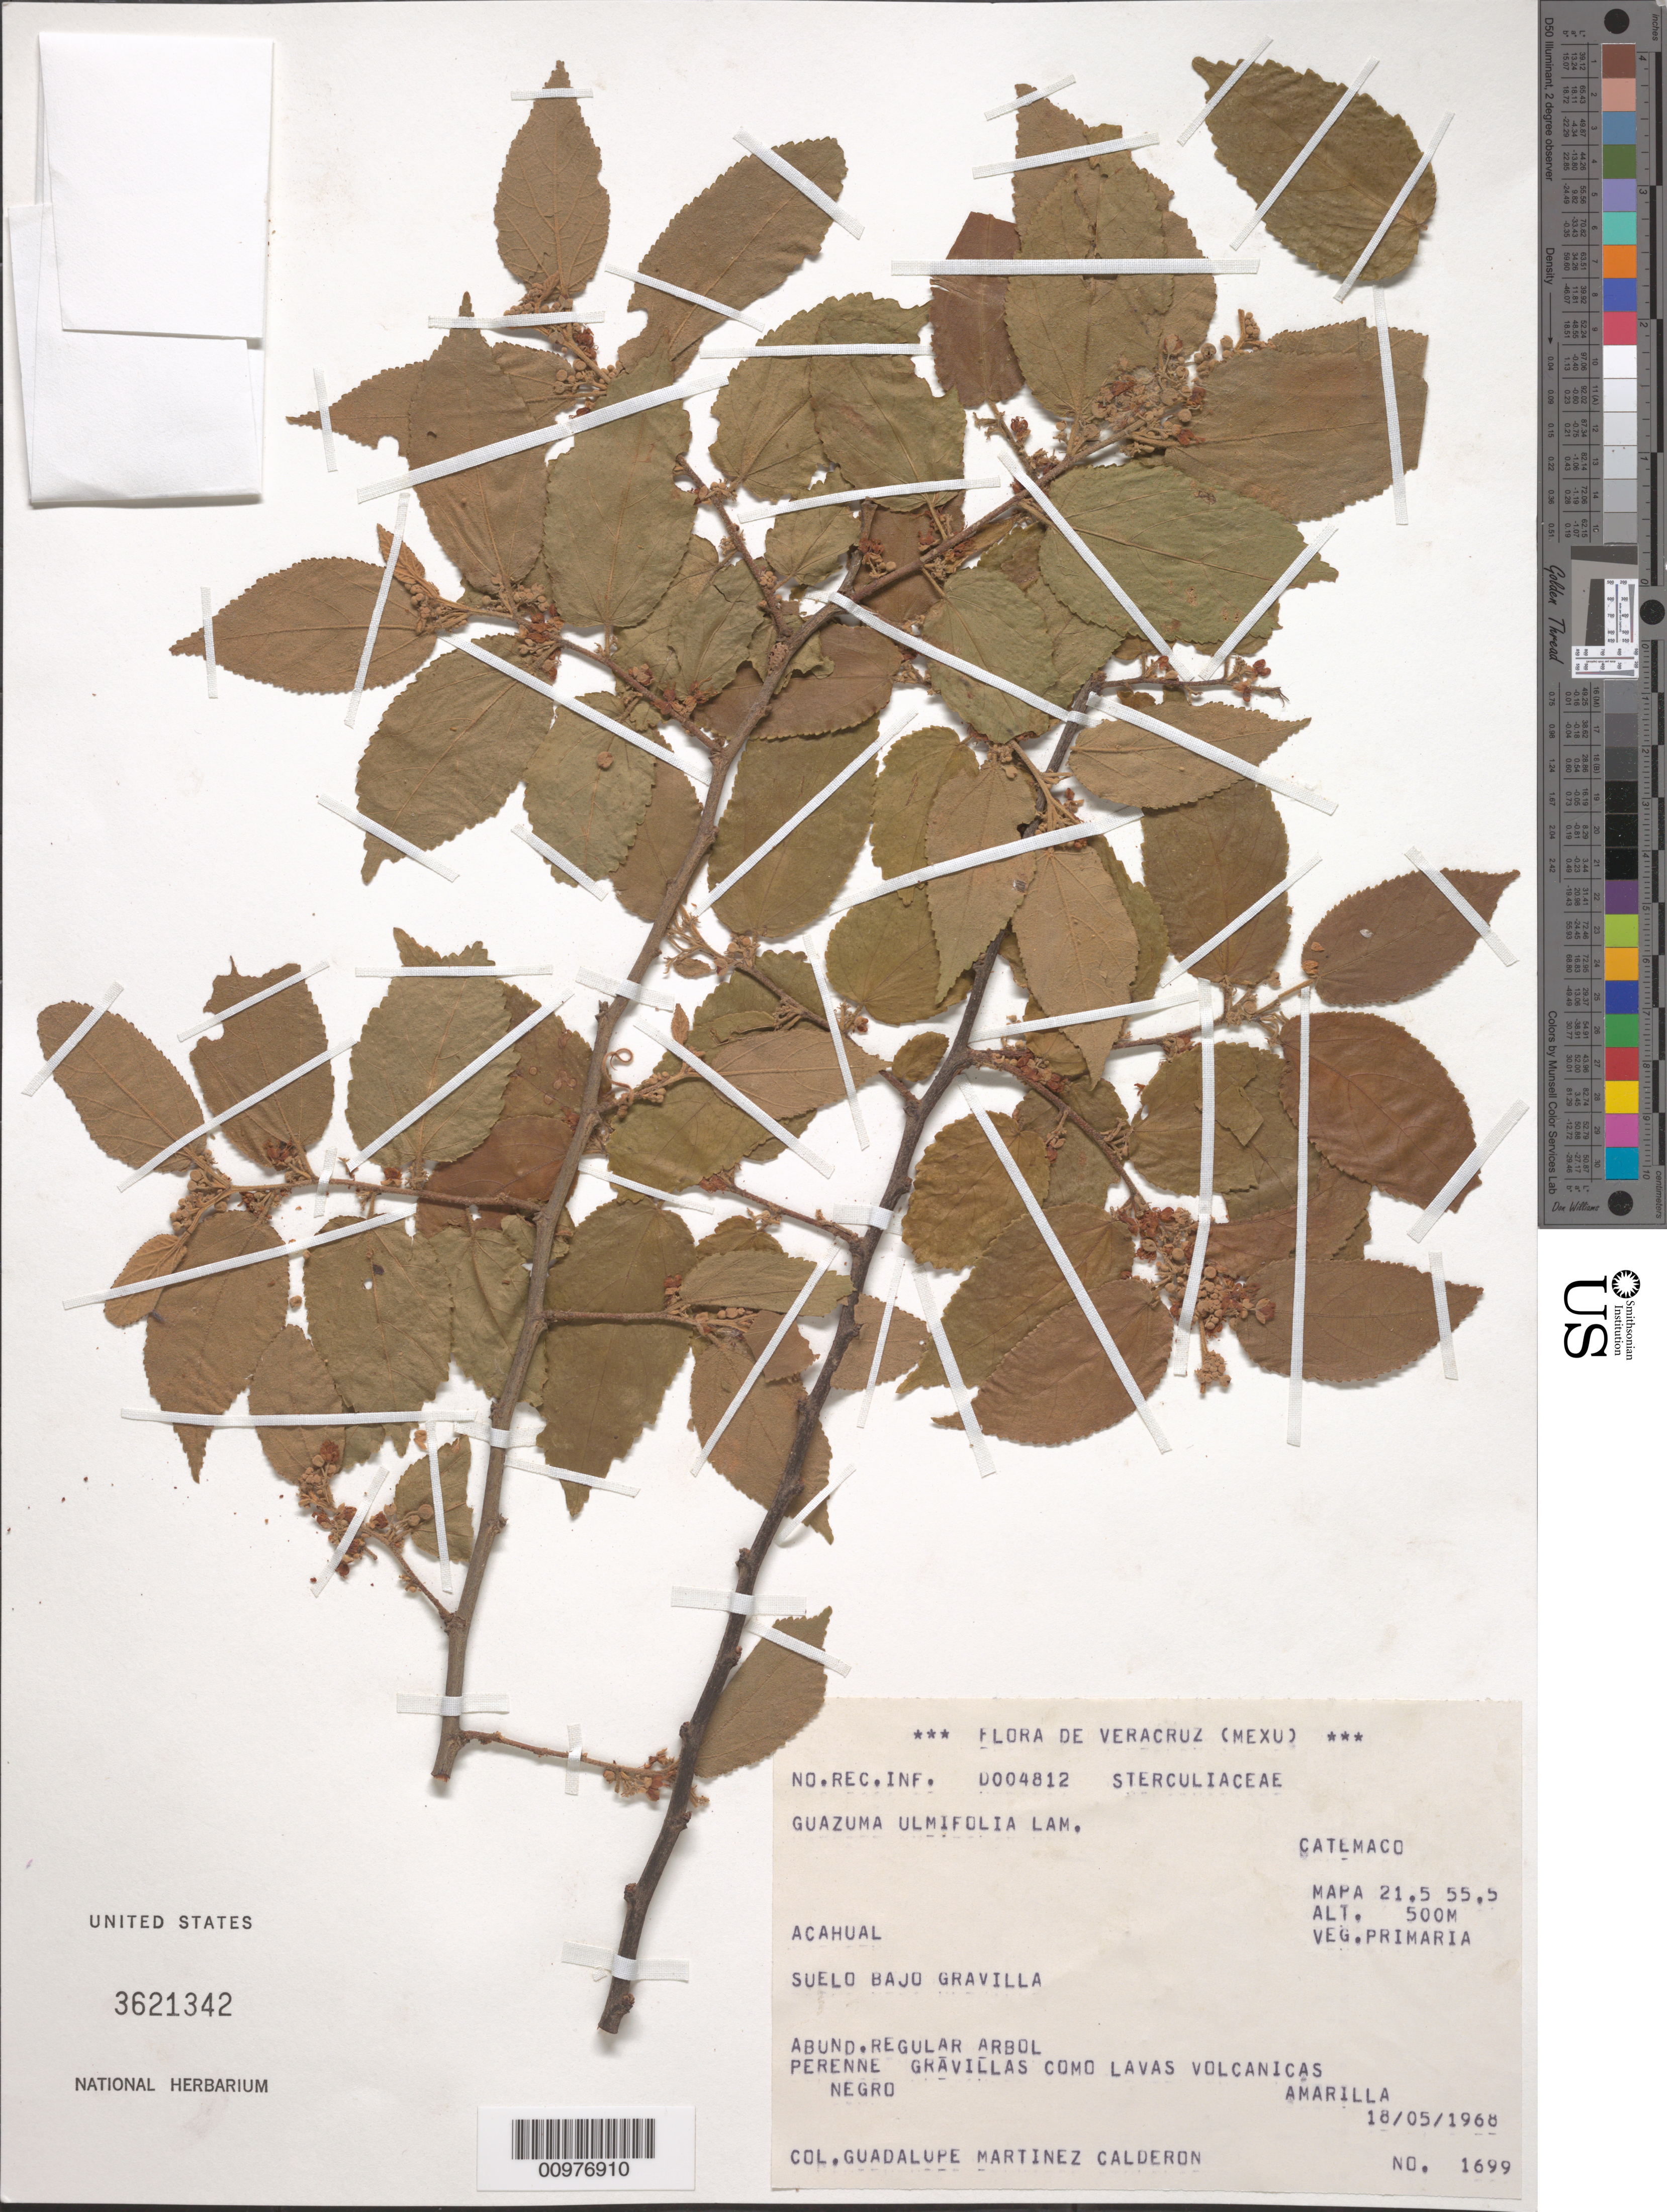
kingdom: Plantae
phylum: Tracheophyta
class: Magnoliopsida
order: Malvales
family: Malvaceae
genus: Guazuma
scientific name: Guazuma ulmifolia var. ulmifolia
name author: Lam.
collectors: G. Martinez C.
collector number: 1699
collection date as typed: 18/05/1968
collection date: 1968-05-18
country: Mexico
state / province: Veracruz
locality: Acahual. Suelo Bajo Gravilla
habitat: veg. primaria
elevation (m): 500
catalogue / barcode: US 3621342